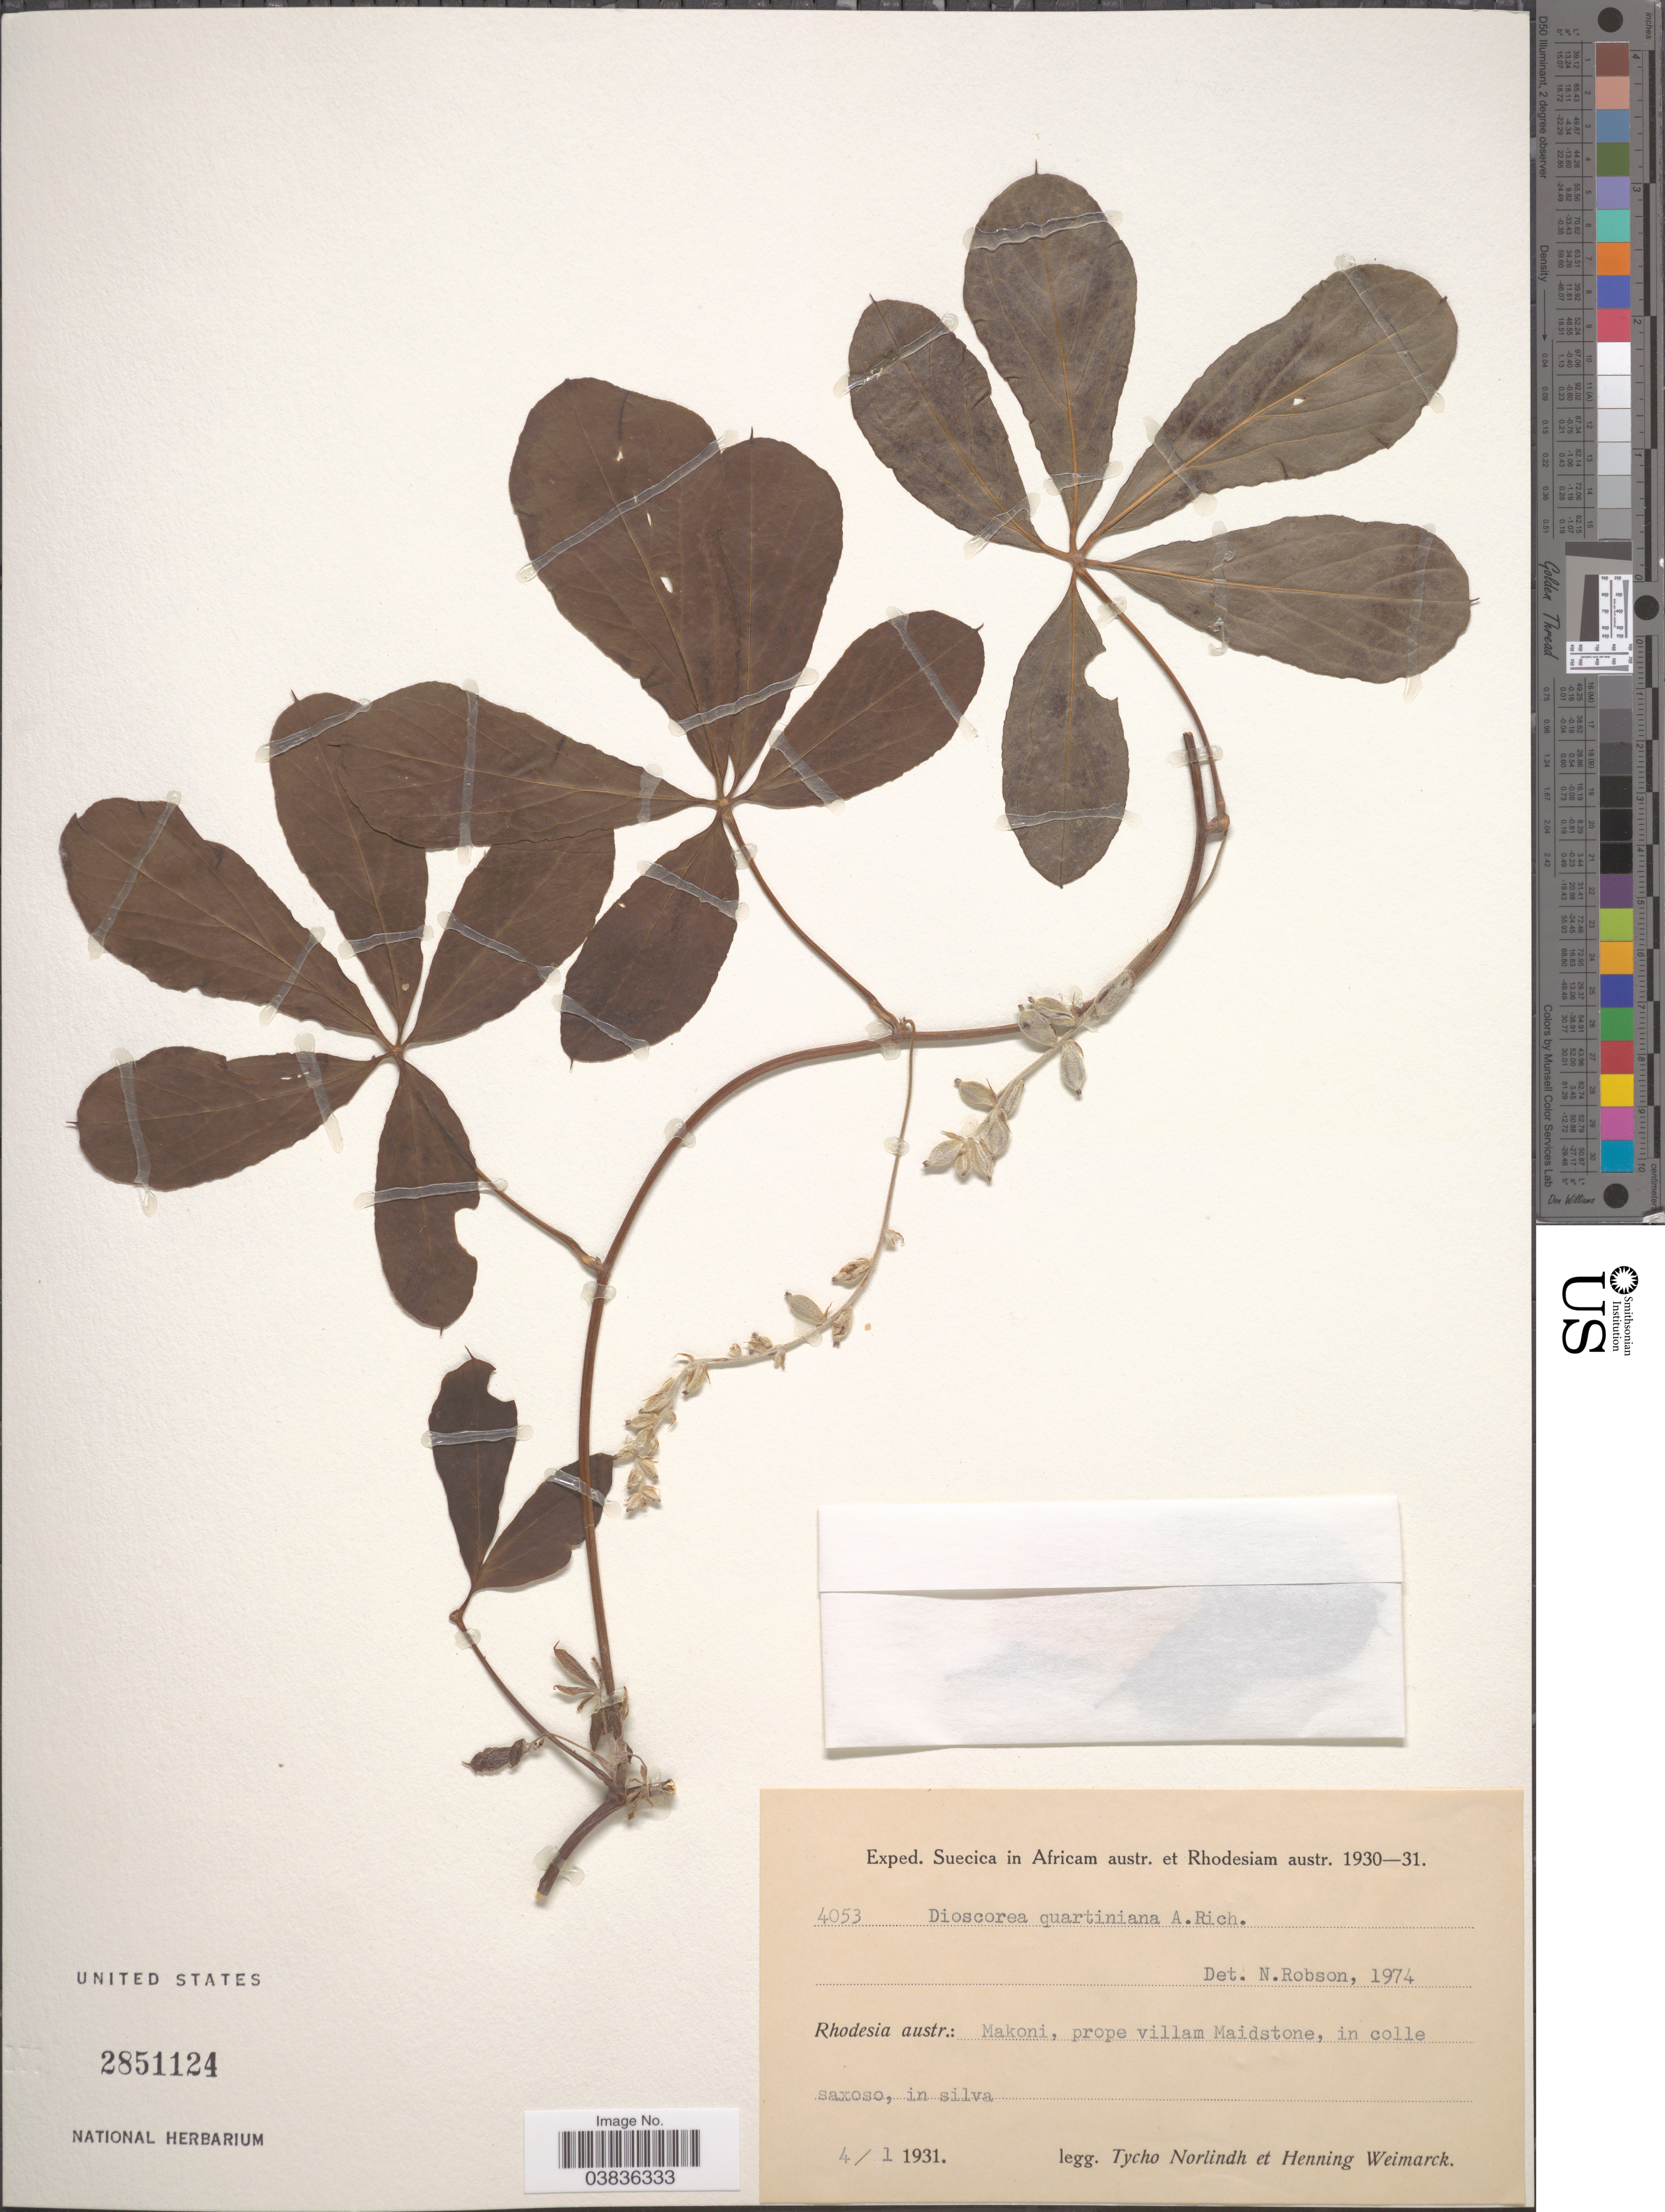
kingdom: Plantae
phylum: Tracheophyta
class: Liliopsida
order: Dioscoreales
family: Dioscoreaceae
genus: Dioscorea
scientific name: Dioscorea quartiniana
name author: A. Rich.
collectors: N. T. Norlindh & H. Weimarck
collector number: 4053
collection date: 1931-01-04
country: Zimbabwe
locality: Rhodesiam austr.: Makoni, prope villam Maidstone, in colle saxoso, in silva.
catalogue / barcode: US 2851124